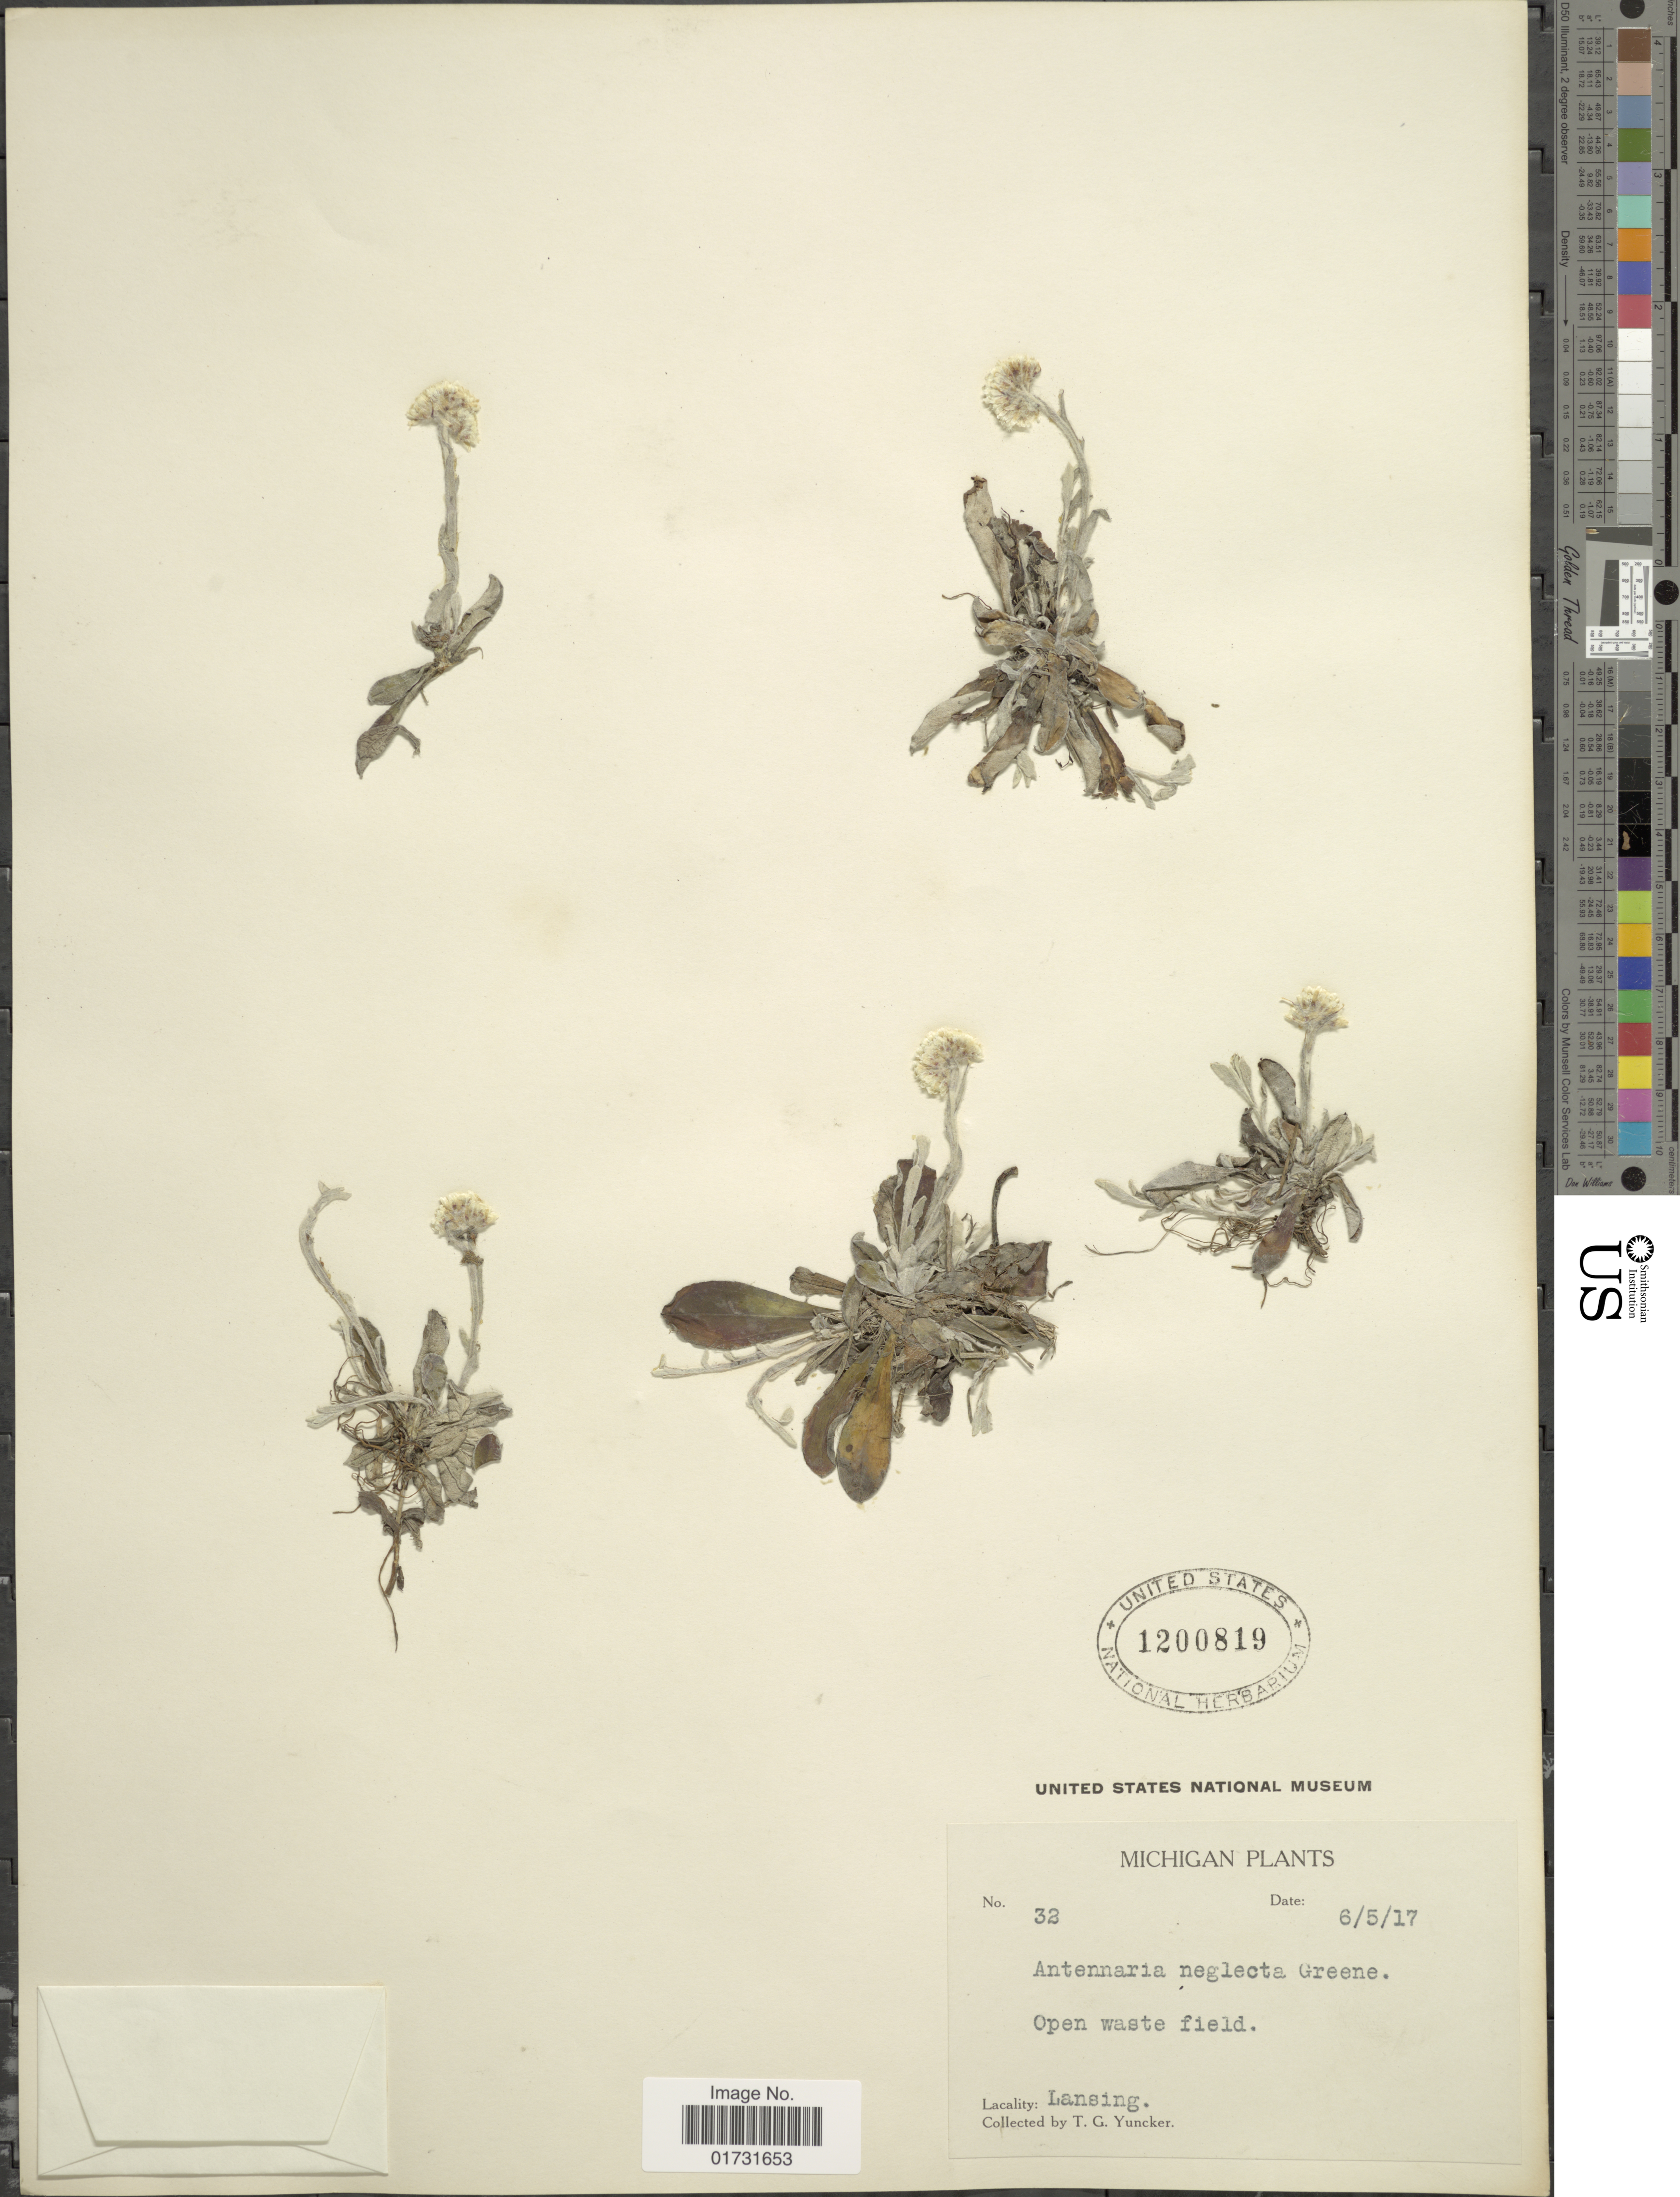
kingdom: Plantae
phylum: Tracheophyta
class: Magnoliopsida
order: Asterales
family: Asteraceae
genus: Antennaria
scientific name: Antennaria neglecta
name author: Greene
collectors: T. G. Yuncker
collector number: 32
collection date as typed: Transcribed d/m/y: 5/6/17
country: United States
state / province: Michigan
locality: Lansing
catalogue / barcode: US 1200819